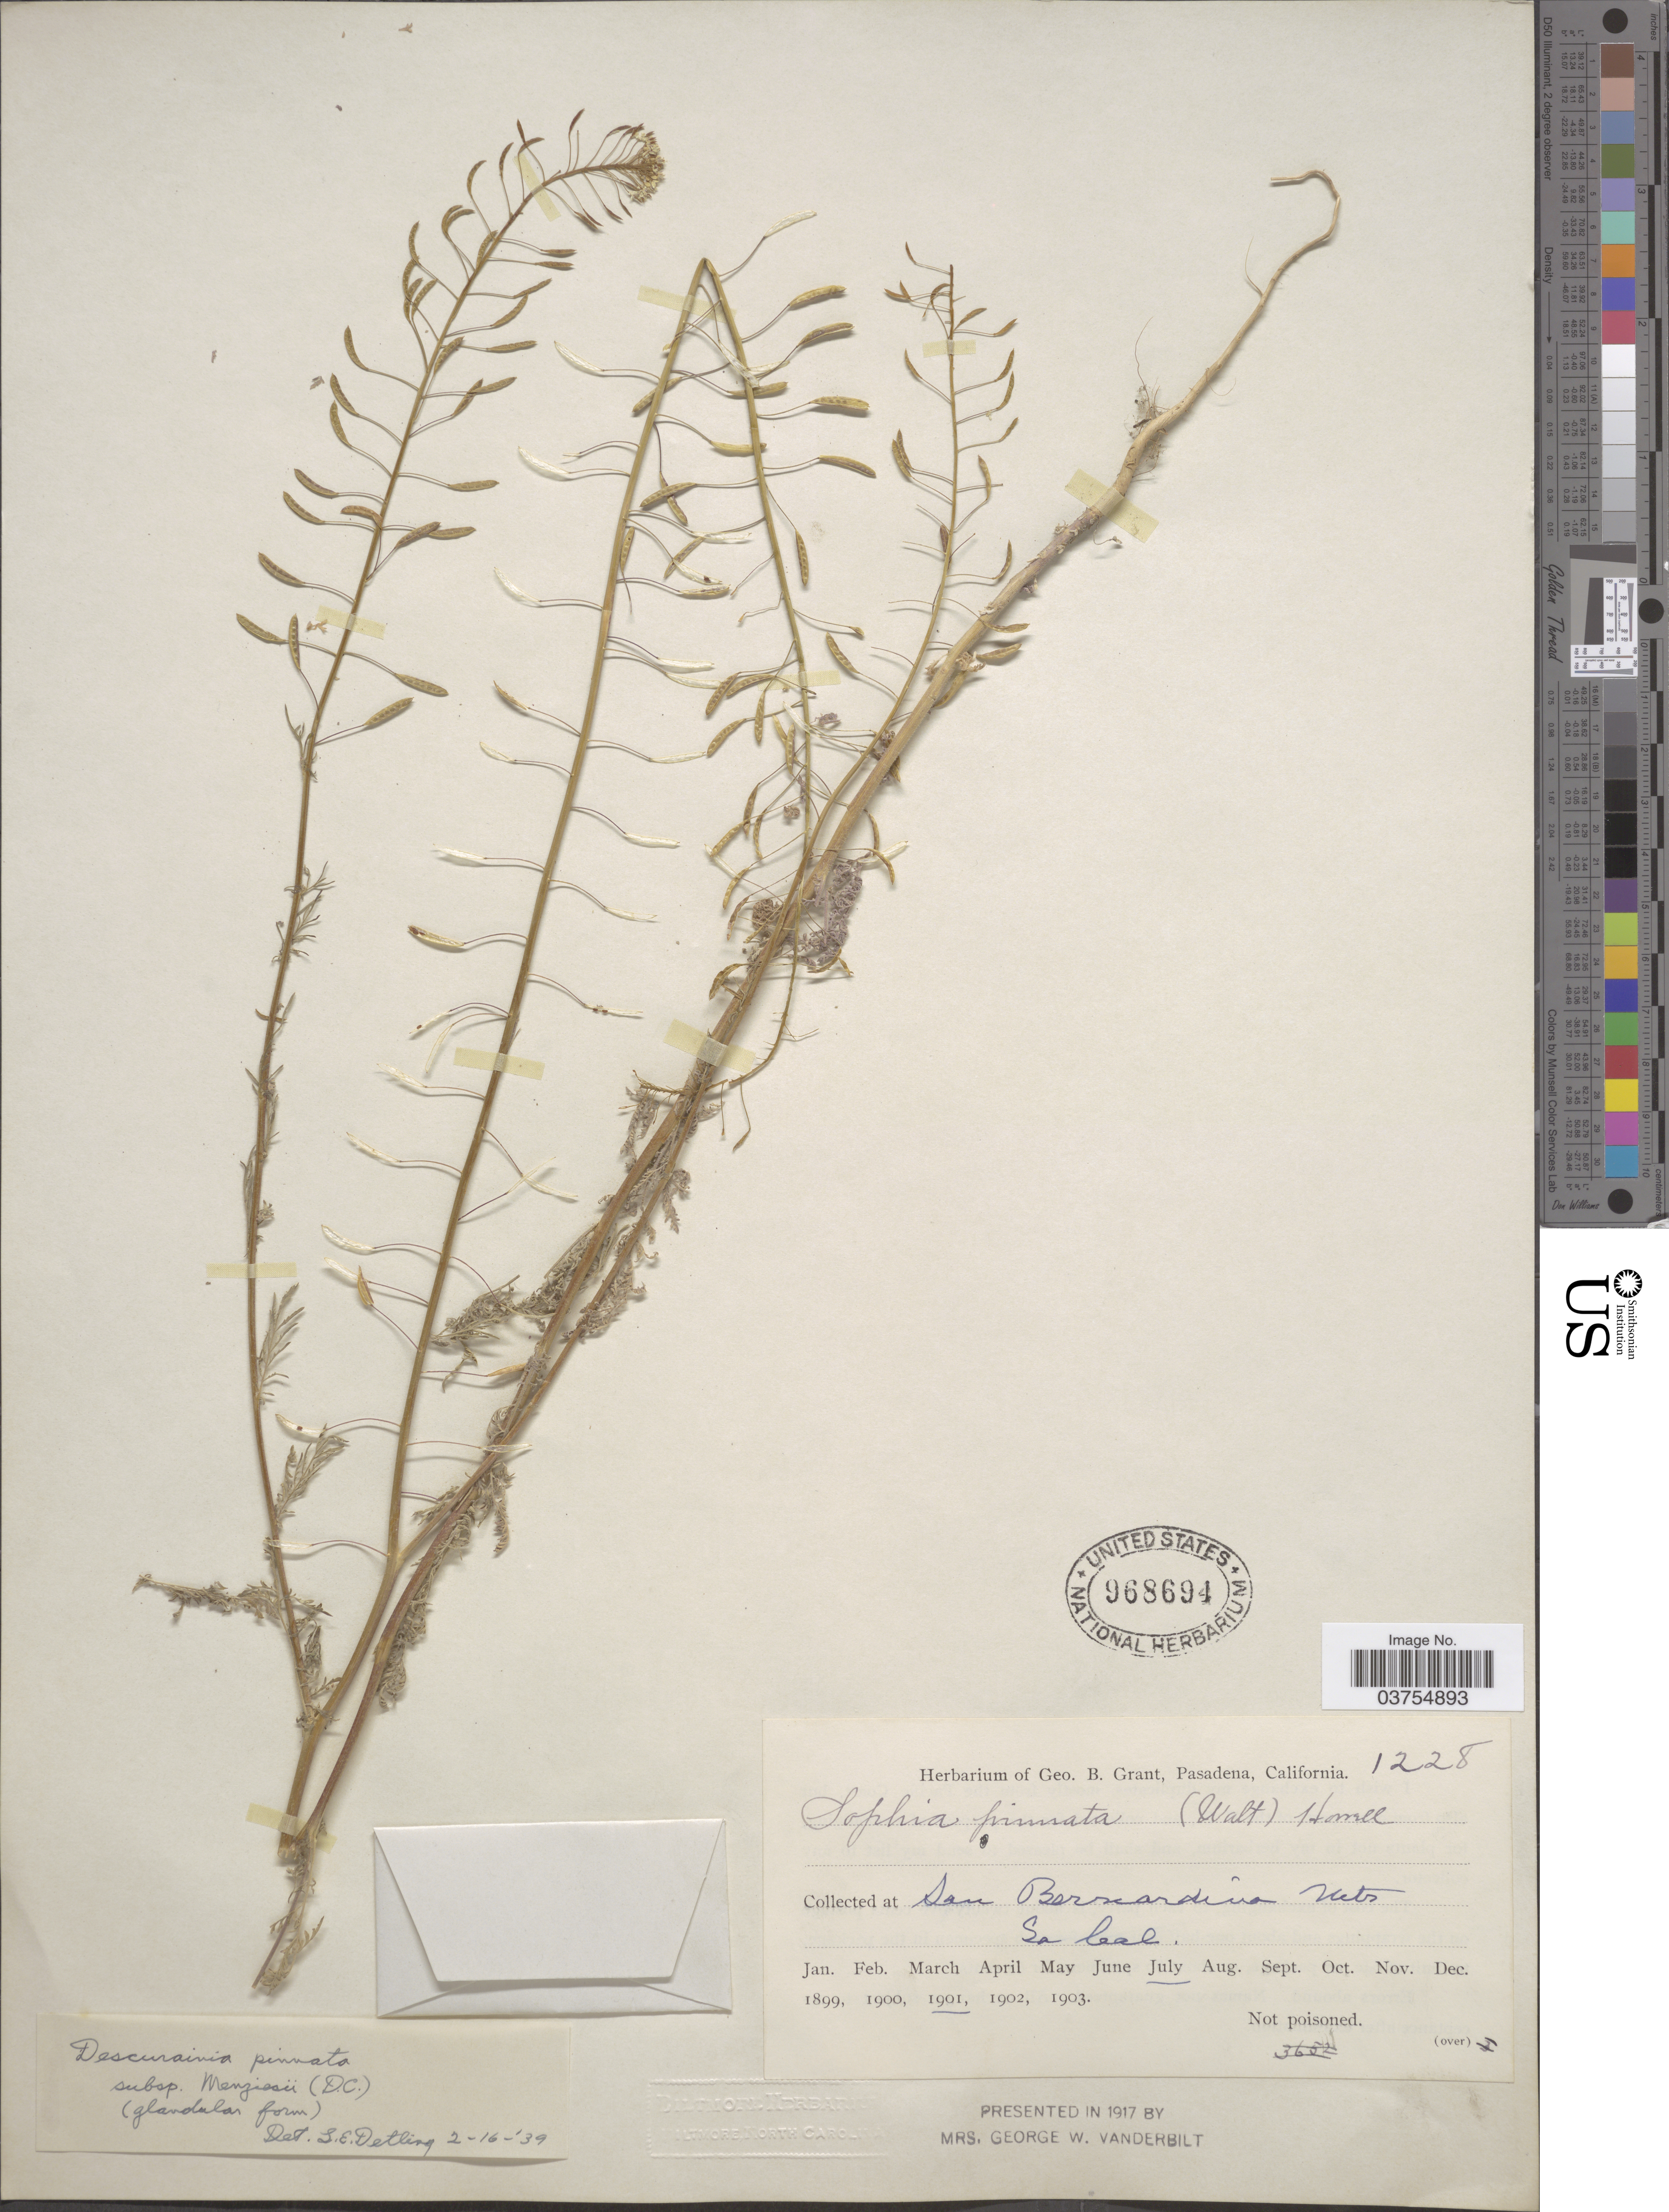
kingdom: Plantae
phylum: Tracheophyta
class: Magnoliopsida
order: Brassicales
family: Brassicaceae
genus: Descurainia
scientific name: Descurainia pinnata subsp. menziesii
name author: (DC.) Detling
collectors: ex herb. Geo. B. Grant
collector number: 1228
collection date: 1901-07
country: United States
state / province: California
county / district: San Bernardino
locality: San Bernardino Mts. So Cal.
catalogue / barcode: US 968694